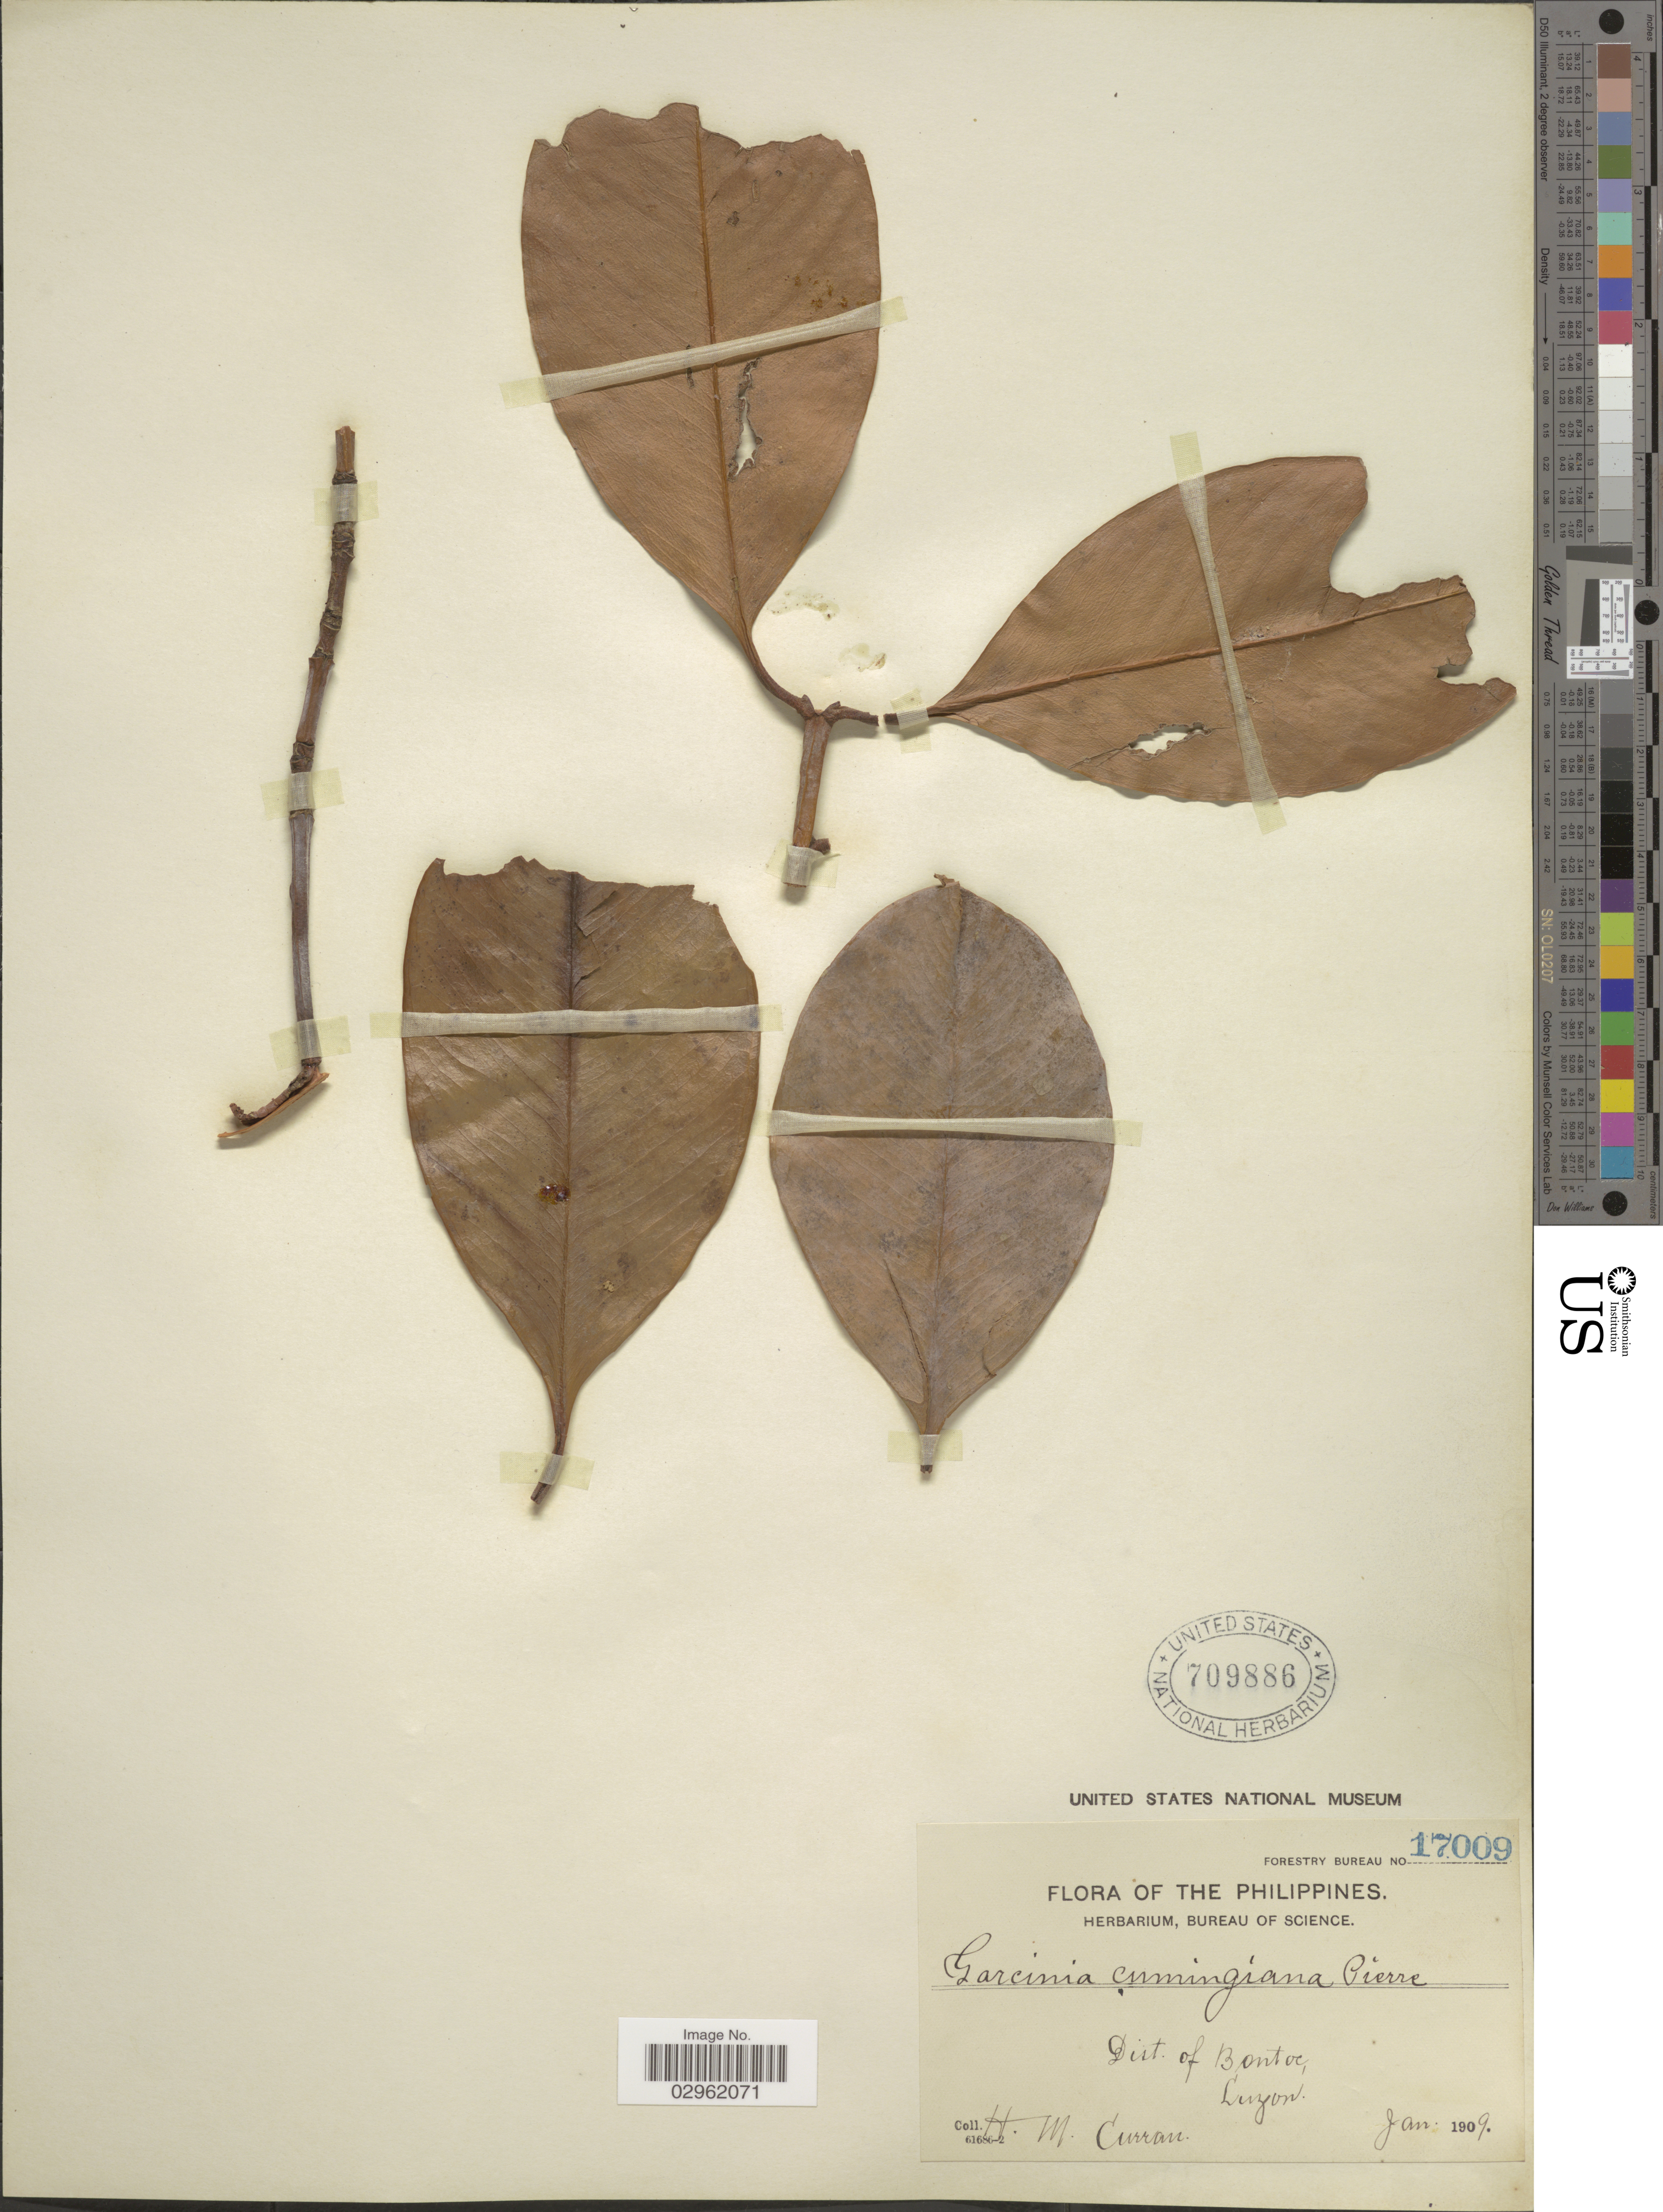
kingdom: Plantae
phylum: Tracheophyta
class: Magnoliopsida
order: Malpighiales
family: Clusiaceae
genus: Garcinia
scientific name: Garcinia cumingiana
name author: Pierre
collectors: H. M. Curran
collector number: Forestry Bureau 17009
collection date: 1909-01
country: Philippines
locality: Dist. of Bontoc, Luzon.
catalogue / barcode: US 709886